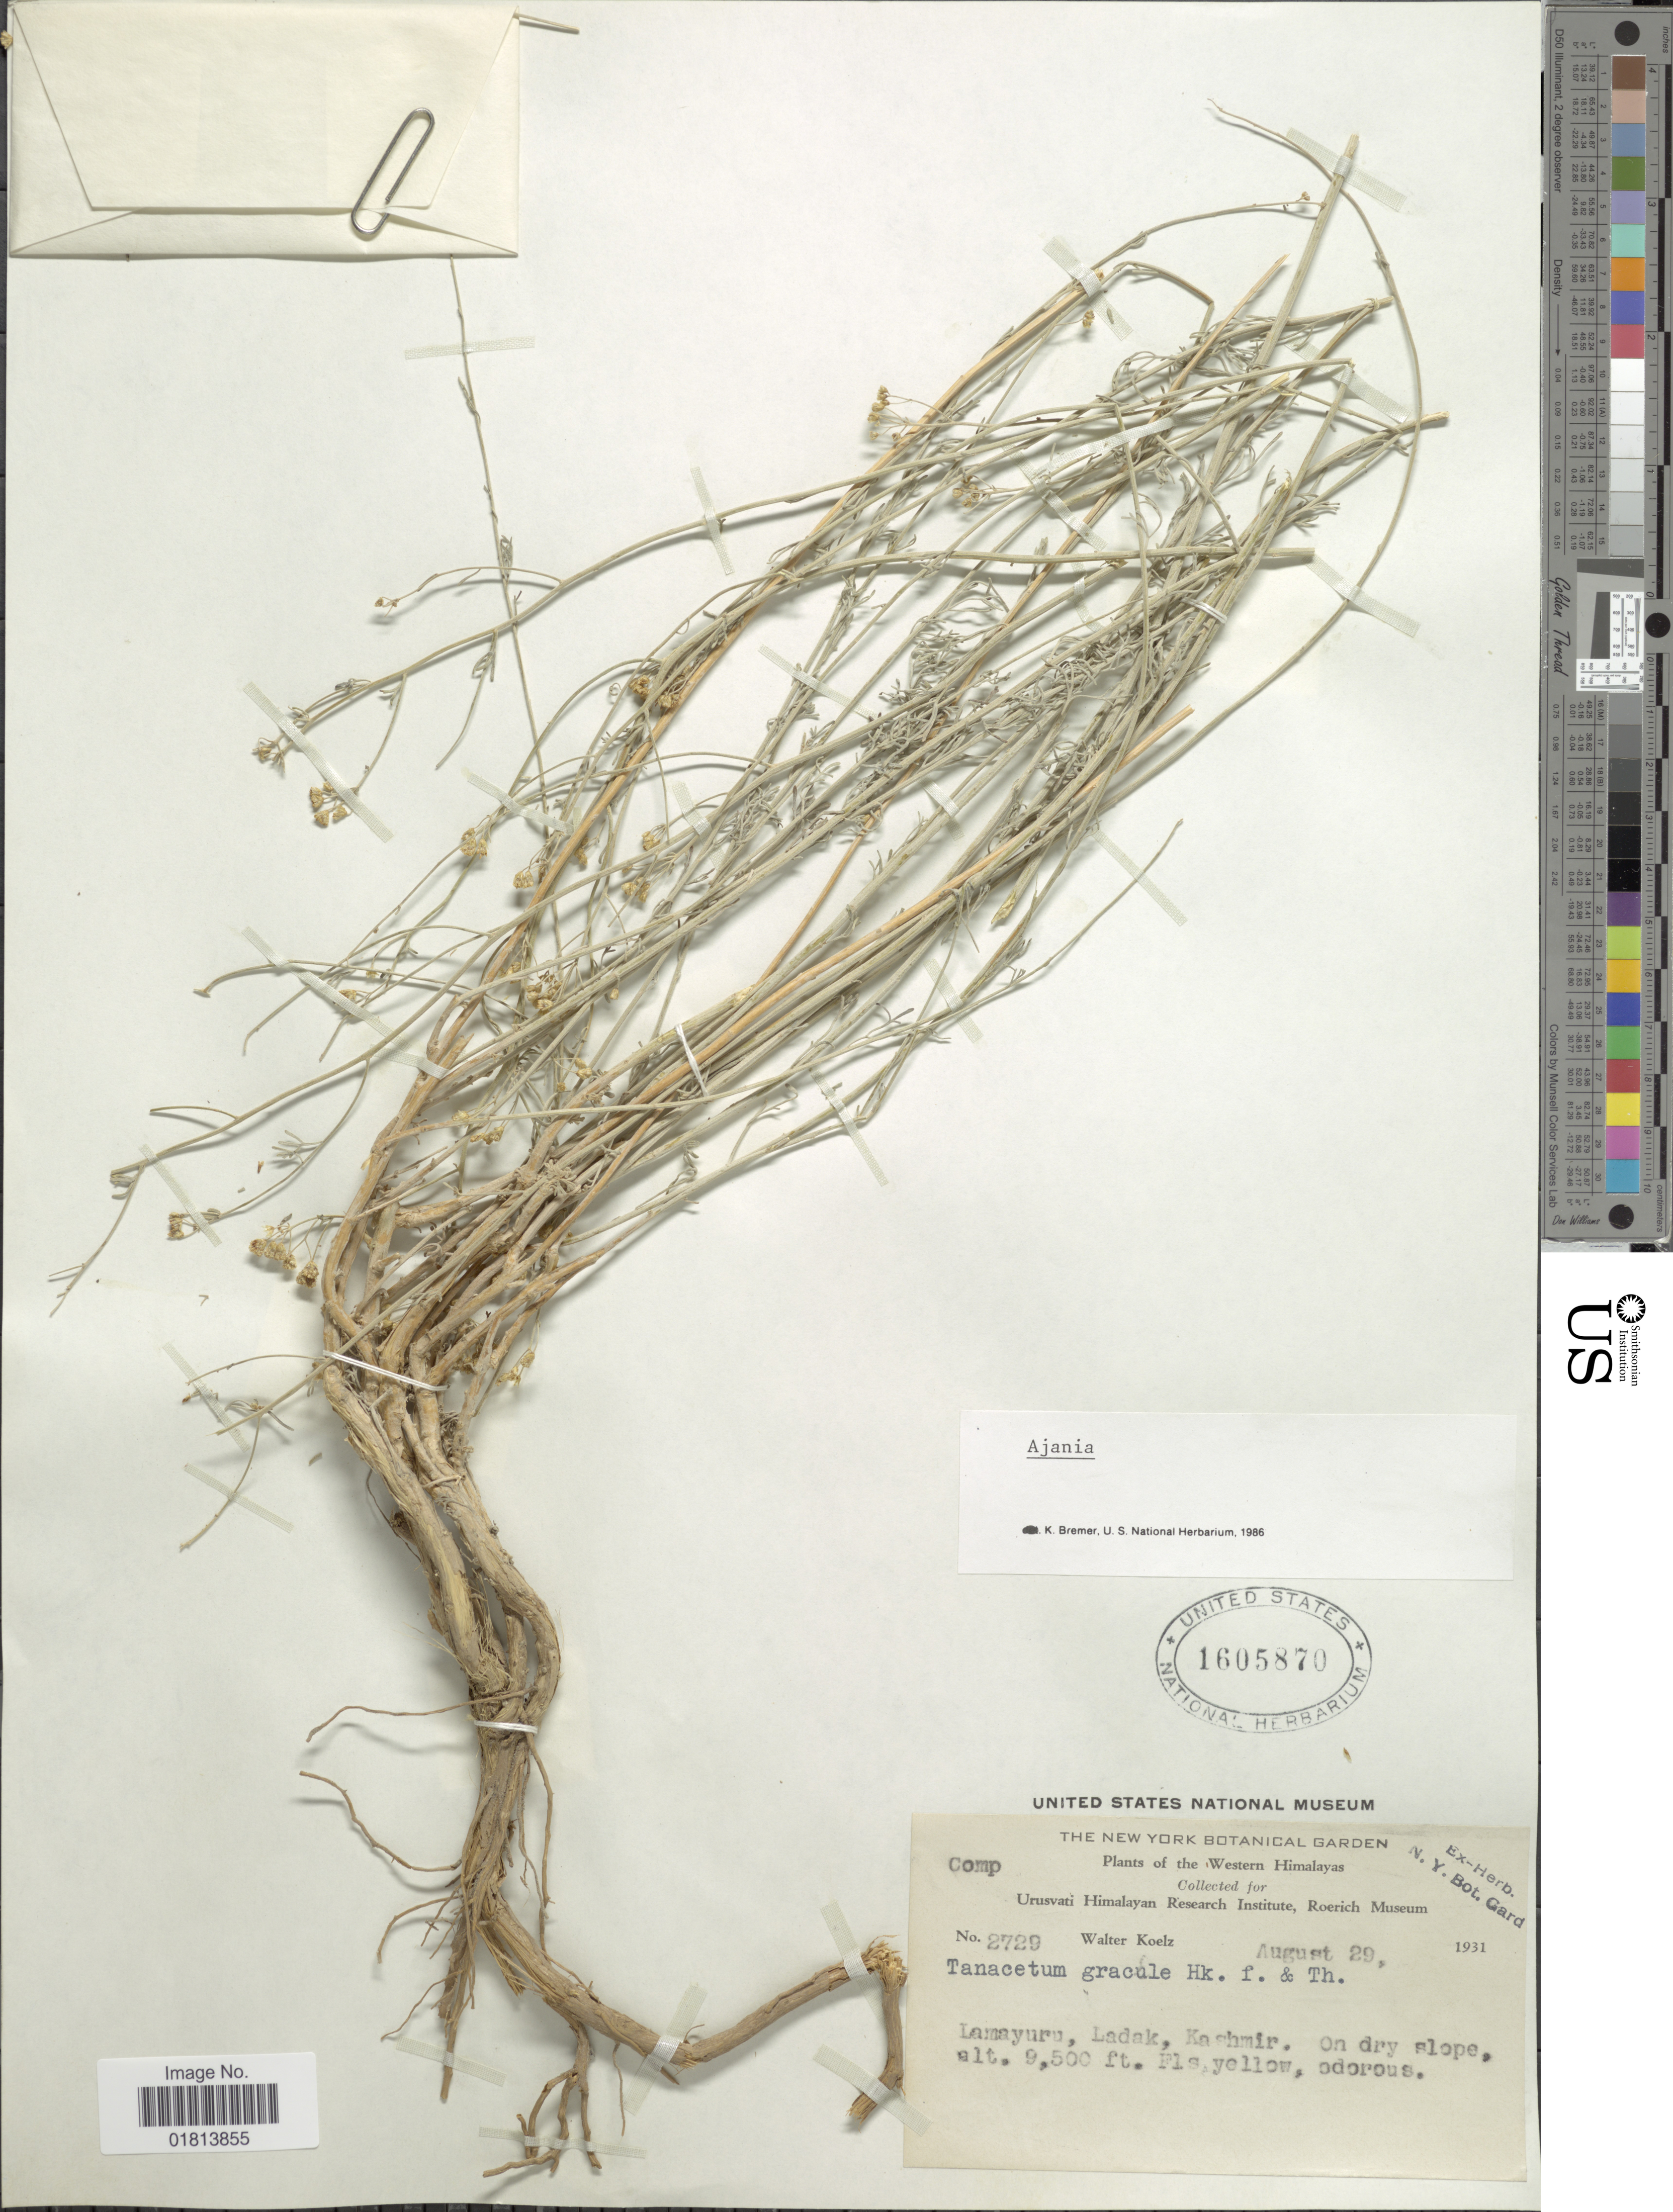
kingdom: Plantae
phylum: Tracheophyta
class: Magnoliopsida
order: Asterales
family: Asteraceae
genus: Ajania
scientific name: Ajania gracilis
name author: Hook. f. & Thomson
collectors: W. N. Koelz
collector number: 2729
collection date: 1931-08-29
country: India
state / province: Ladakh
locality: Western Himalayas, Lamayuru, Ladak, Kashmir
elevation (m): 2896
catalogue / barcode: US 1605870